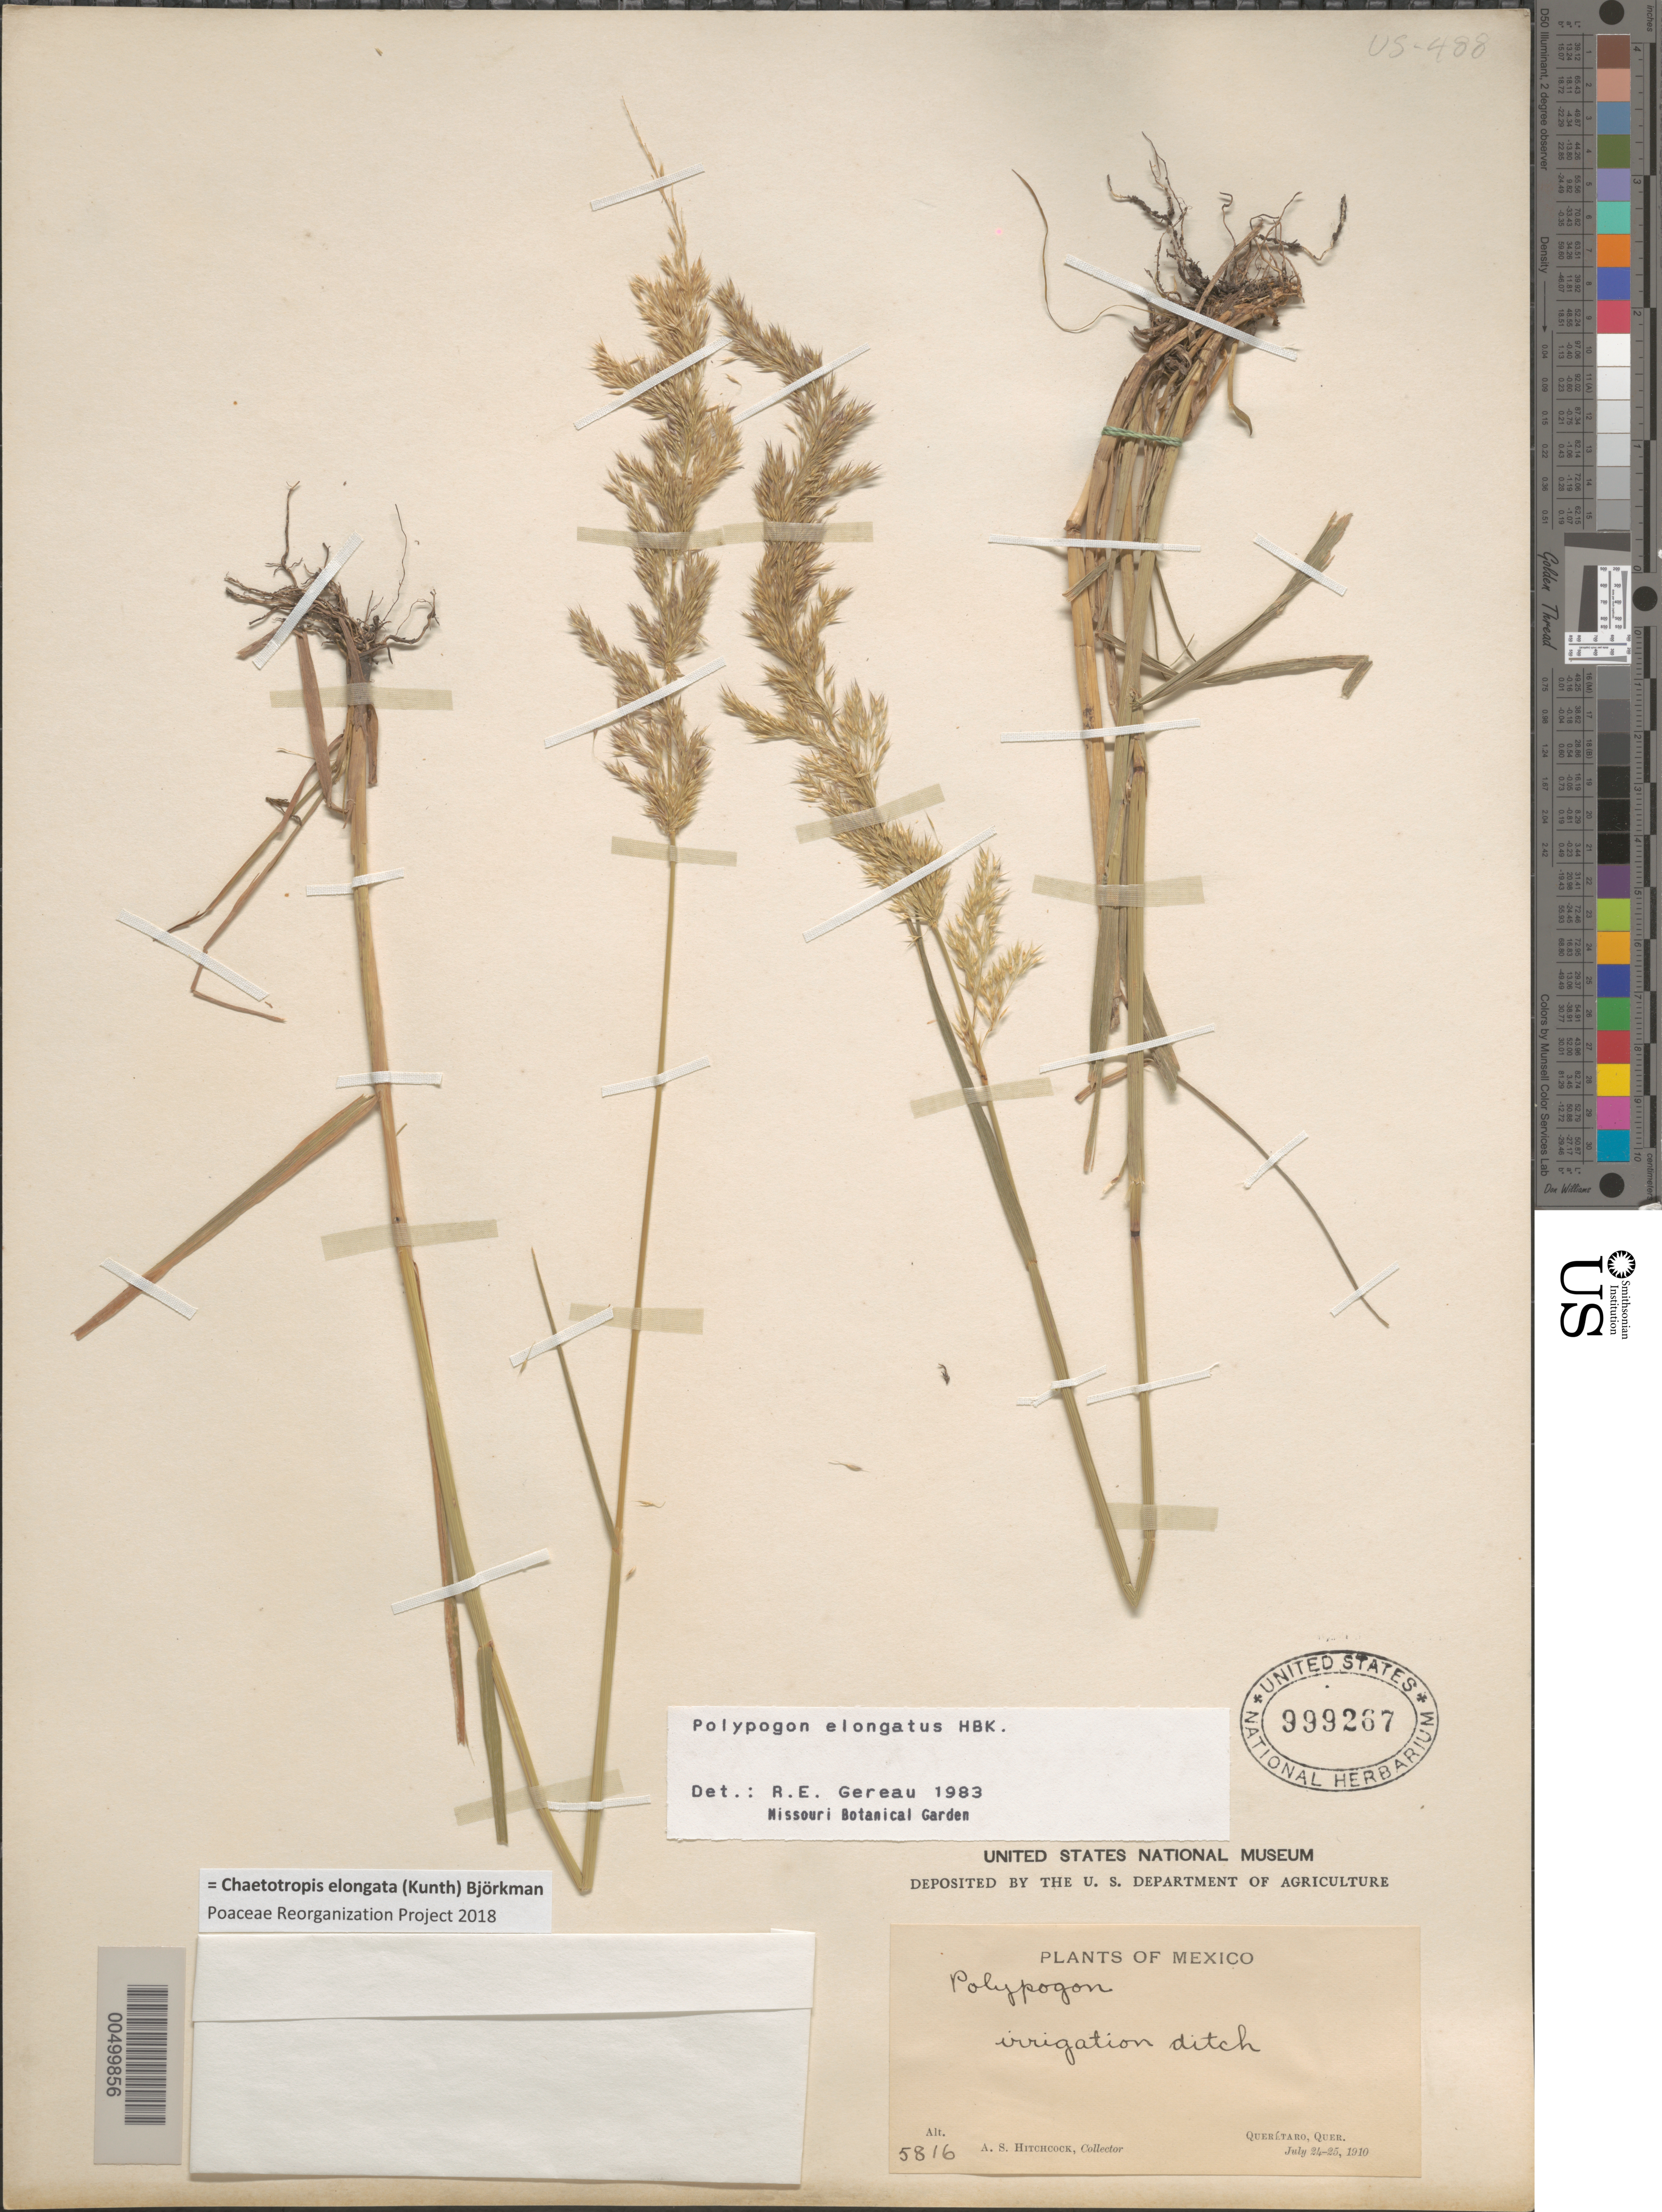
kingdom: Plantae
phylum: Tracheophyta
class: Liliopsida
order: Poales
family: Poaceae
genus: Chaetotropis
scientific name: Chaetotropis elongata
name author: (Kunth) Björkman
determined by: Poaceae Reorganization Project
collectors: A. S. Hitchcock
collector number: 5816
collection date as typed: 24 Jul 1910 to 25 Jul 1910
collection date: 1910-07-24/1910-07-25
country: Mexico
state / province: Querétaro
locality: Quer‚taro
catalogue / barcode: US 999267